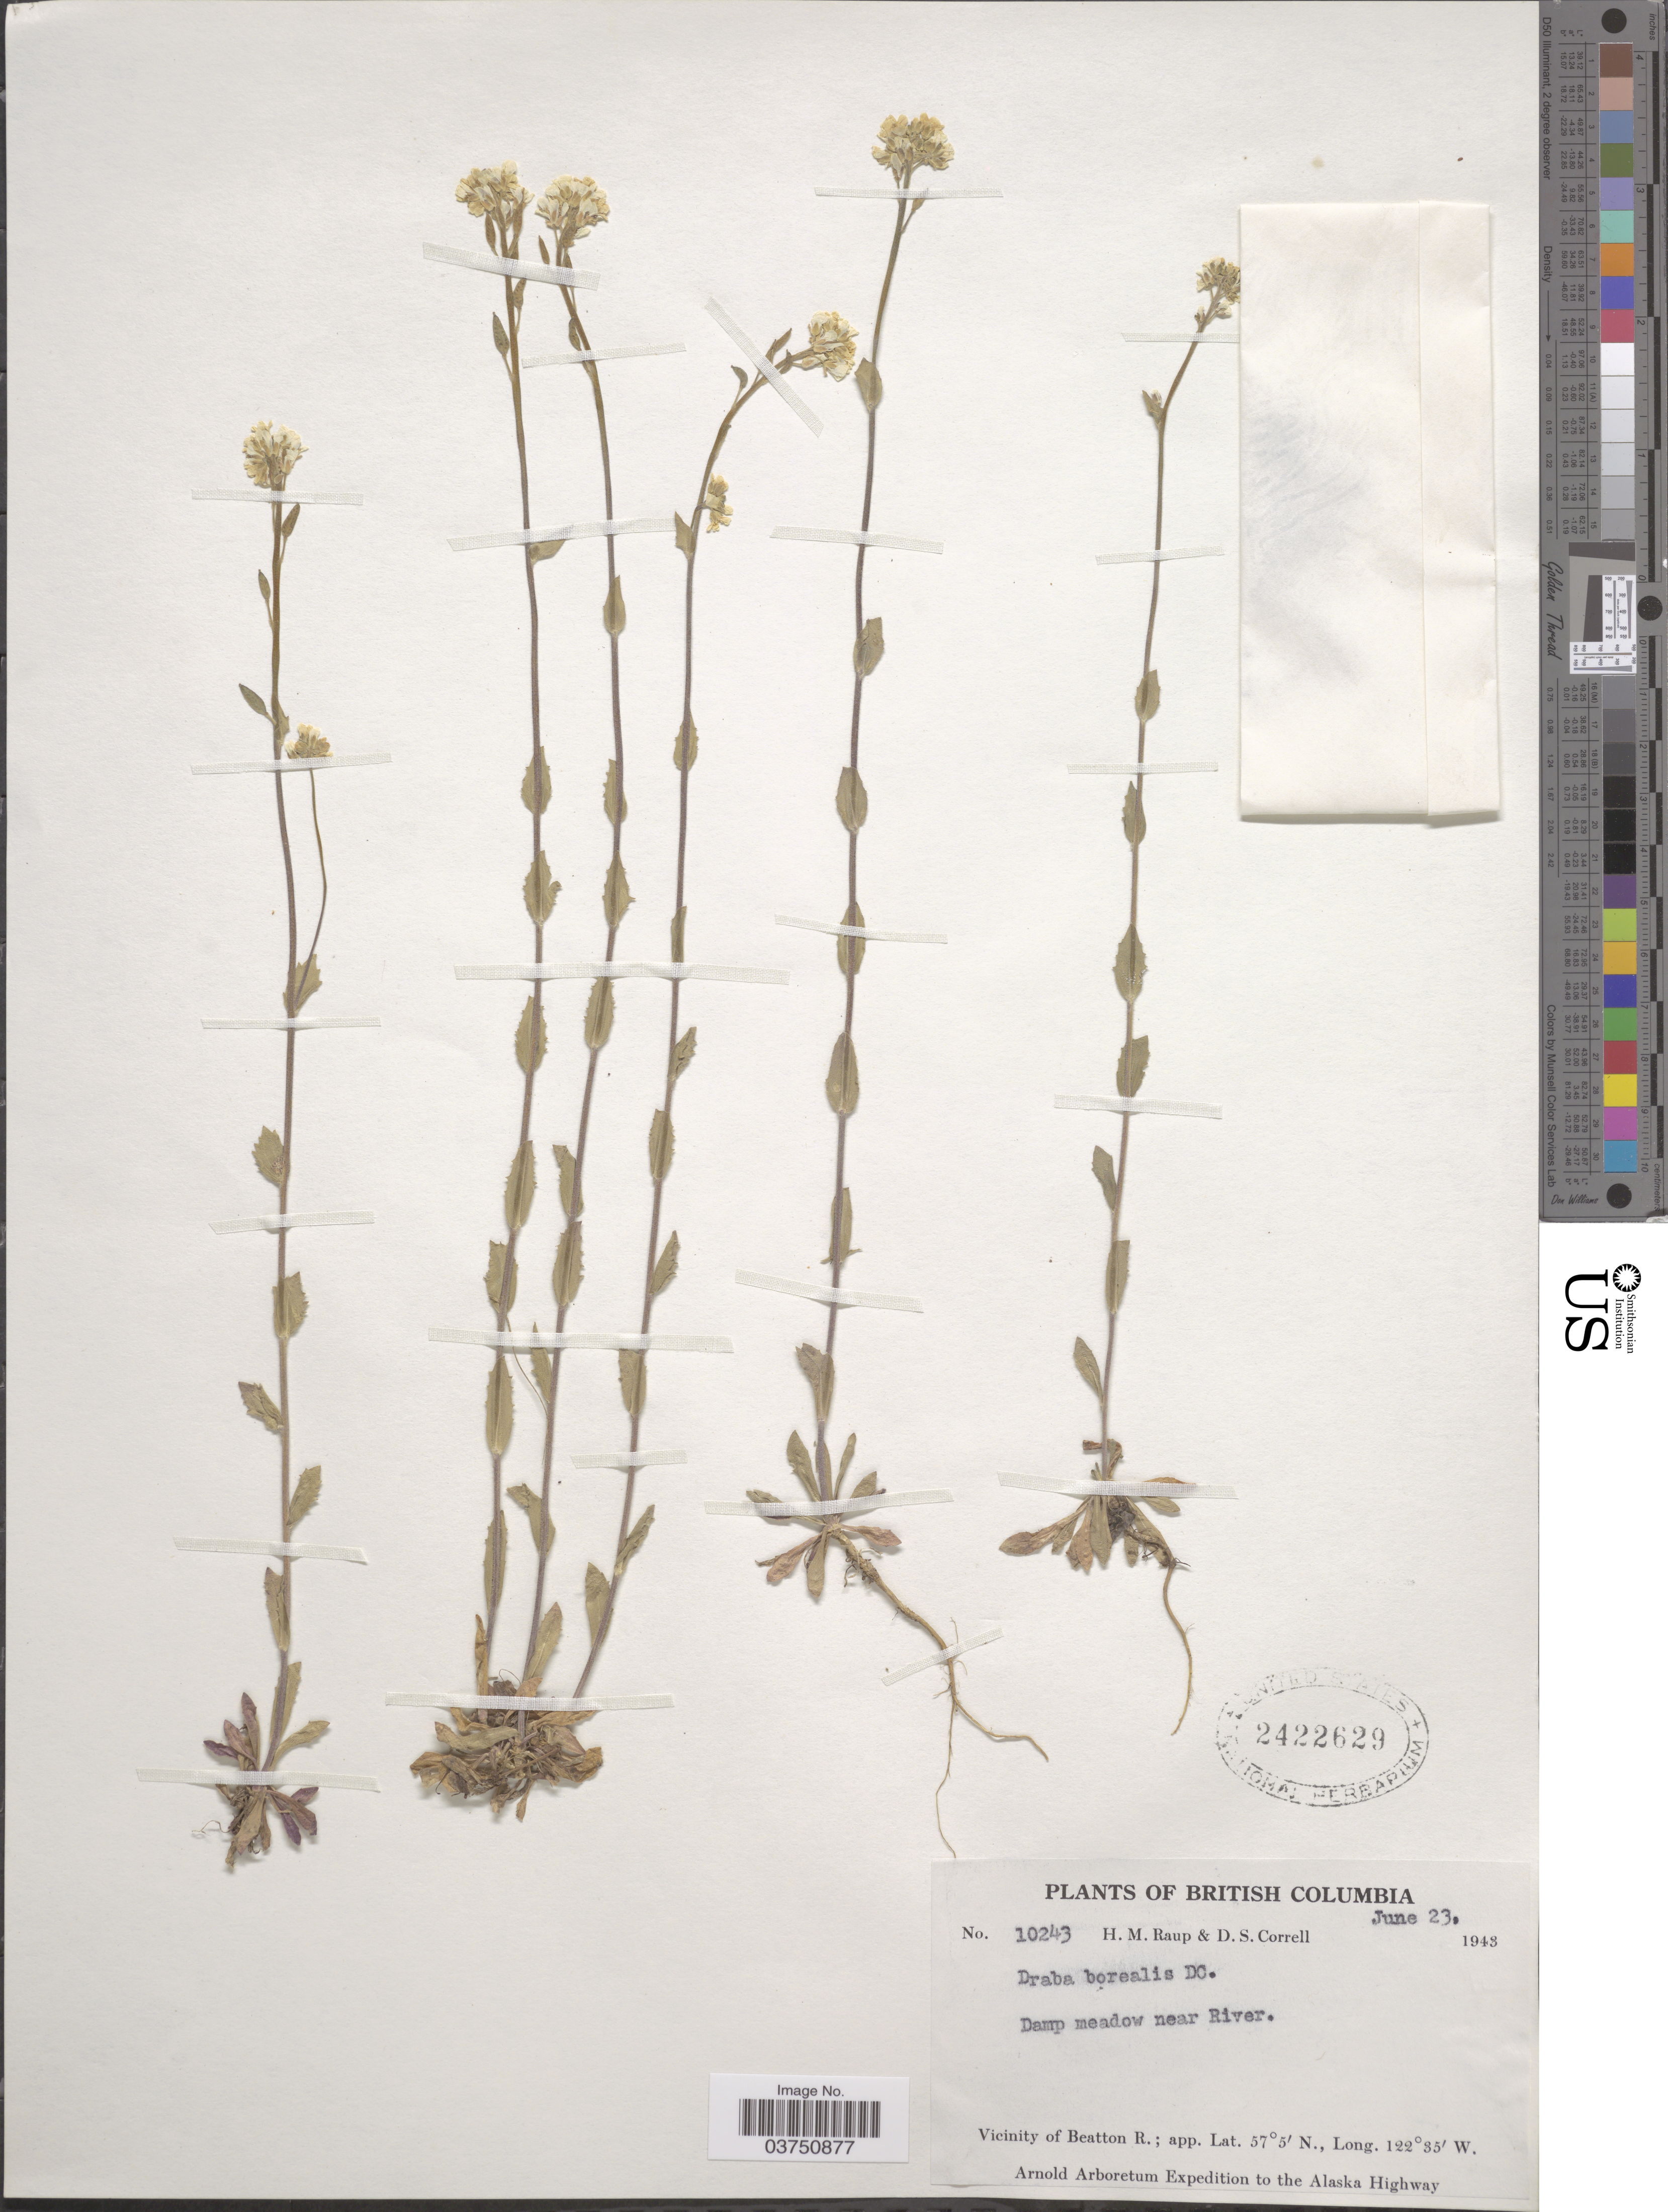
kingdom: Plantae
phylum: Tracheophyta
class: Magnoliopsida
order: Brassicales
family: Brassicaceae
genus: Draba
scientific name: Draba borealis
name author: DC.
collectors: H. Raup & D. S. Correll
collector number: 10243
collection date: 1943-06-23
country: Canada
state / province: British Columbia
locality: Damp meadow near River. Vicinity of Beatton R. The Alaska Highway.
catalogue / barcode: US 2422629